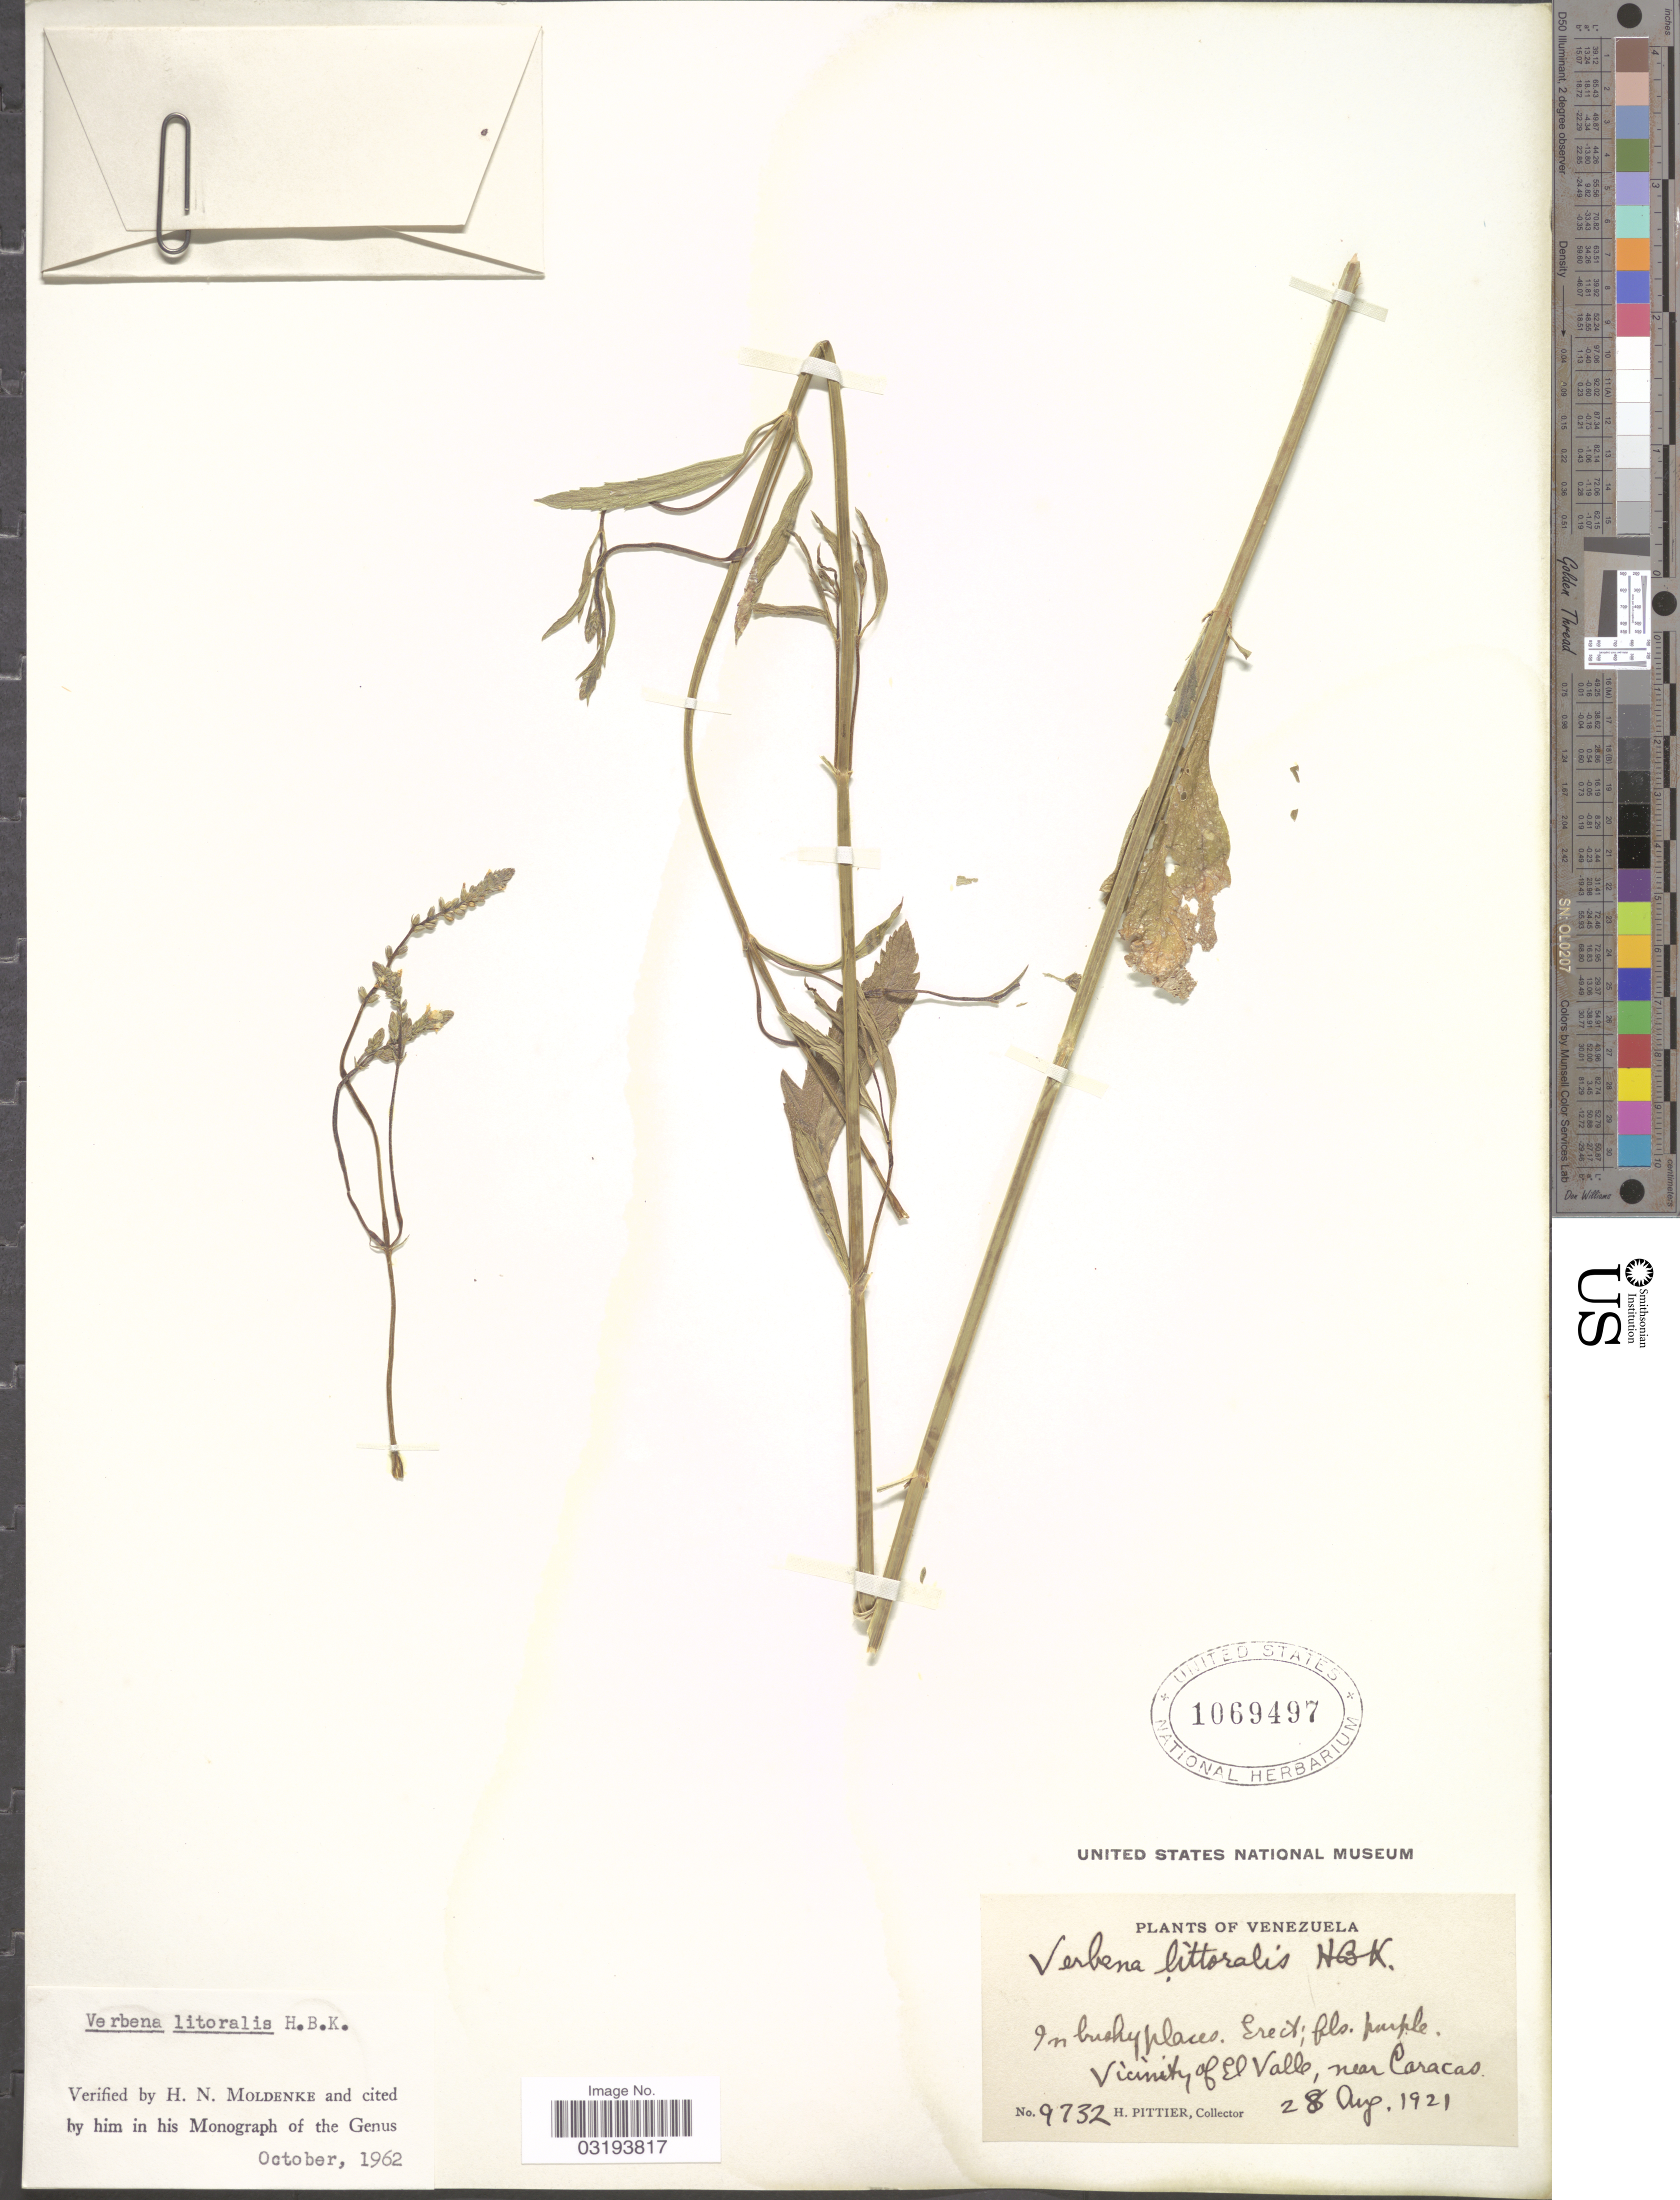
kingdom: Plantae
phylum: Tracheophyta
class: Magnoliopsida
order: Lamiales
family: Verbenaceae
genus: Verbena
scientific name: Verbena litoralis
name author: Kunth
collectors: H. F. Pittier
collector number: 9732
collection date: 1921-08-28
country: Venezuela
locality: Vicinity of El Valle, near Caracas.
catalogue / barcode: US 1069497